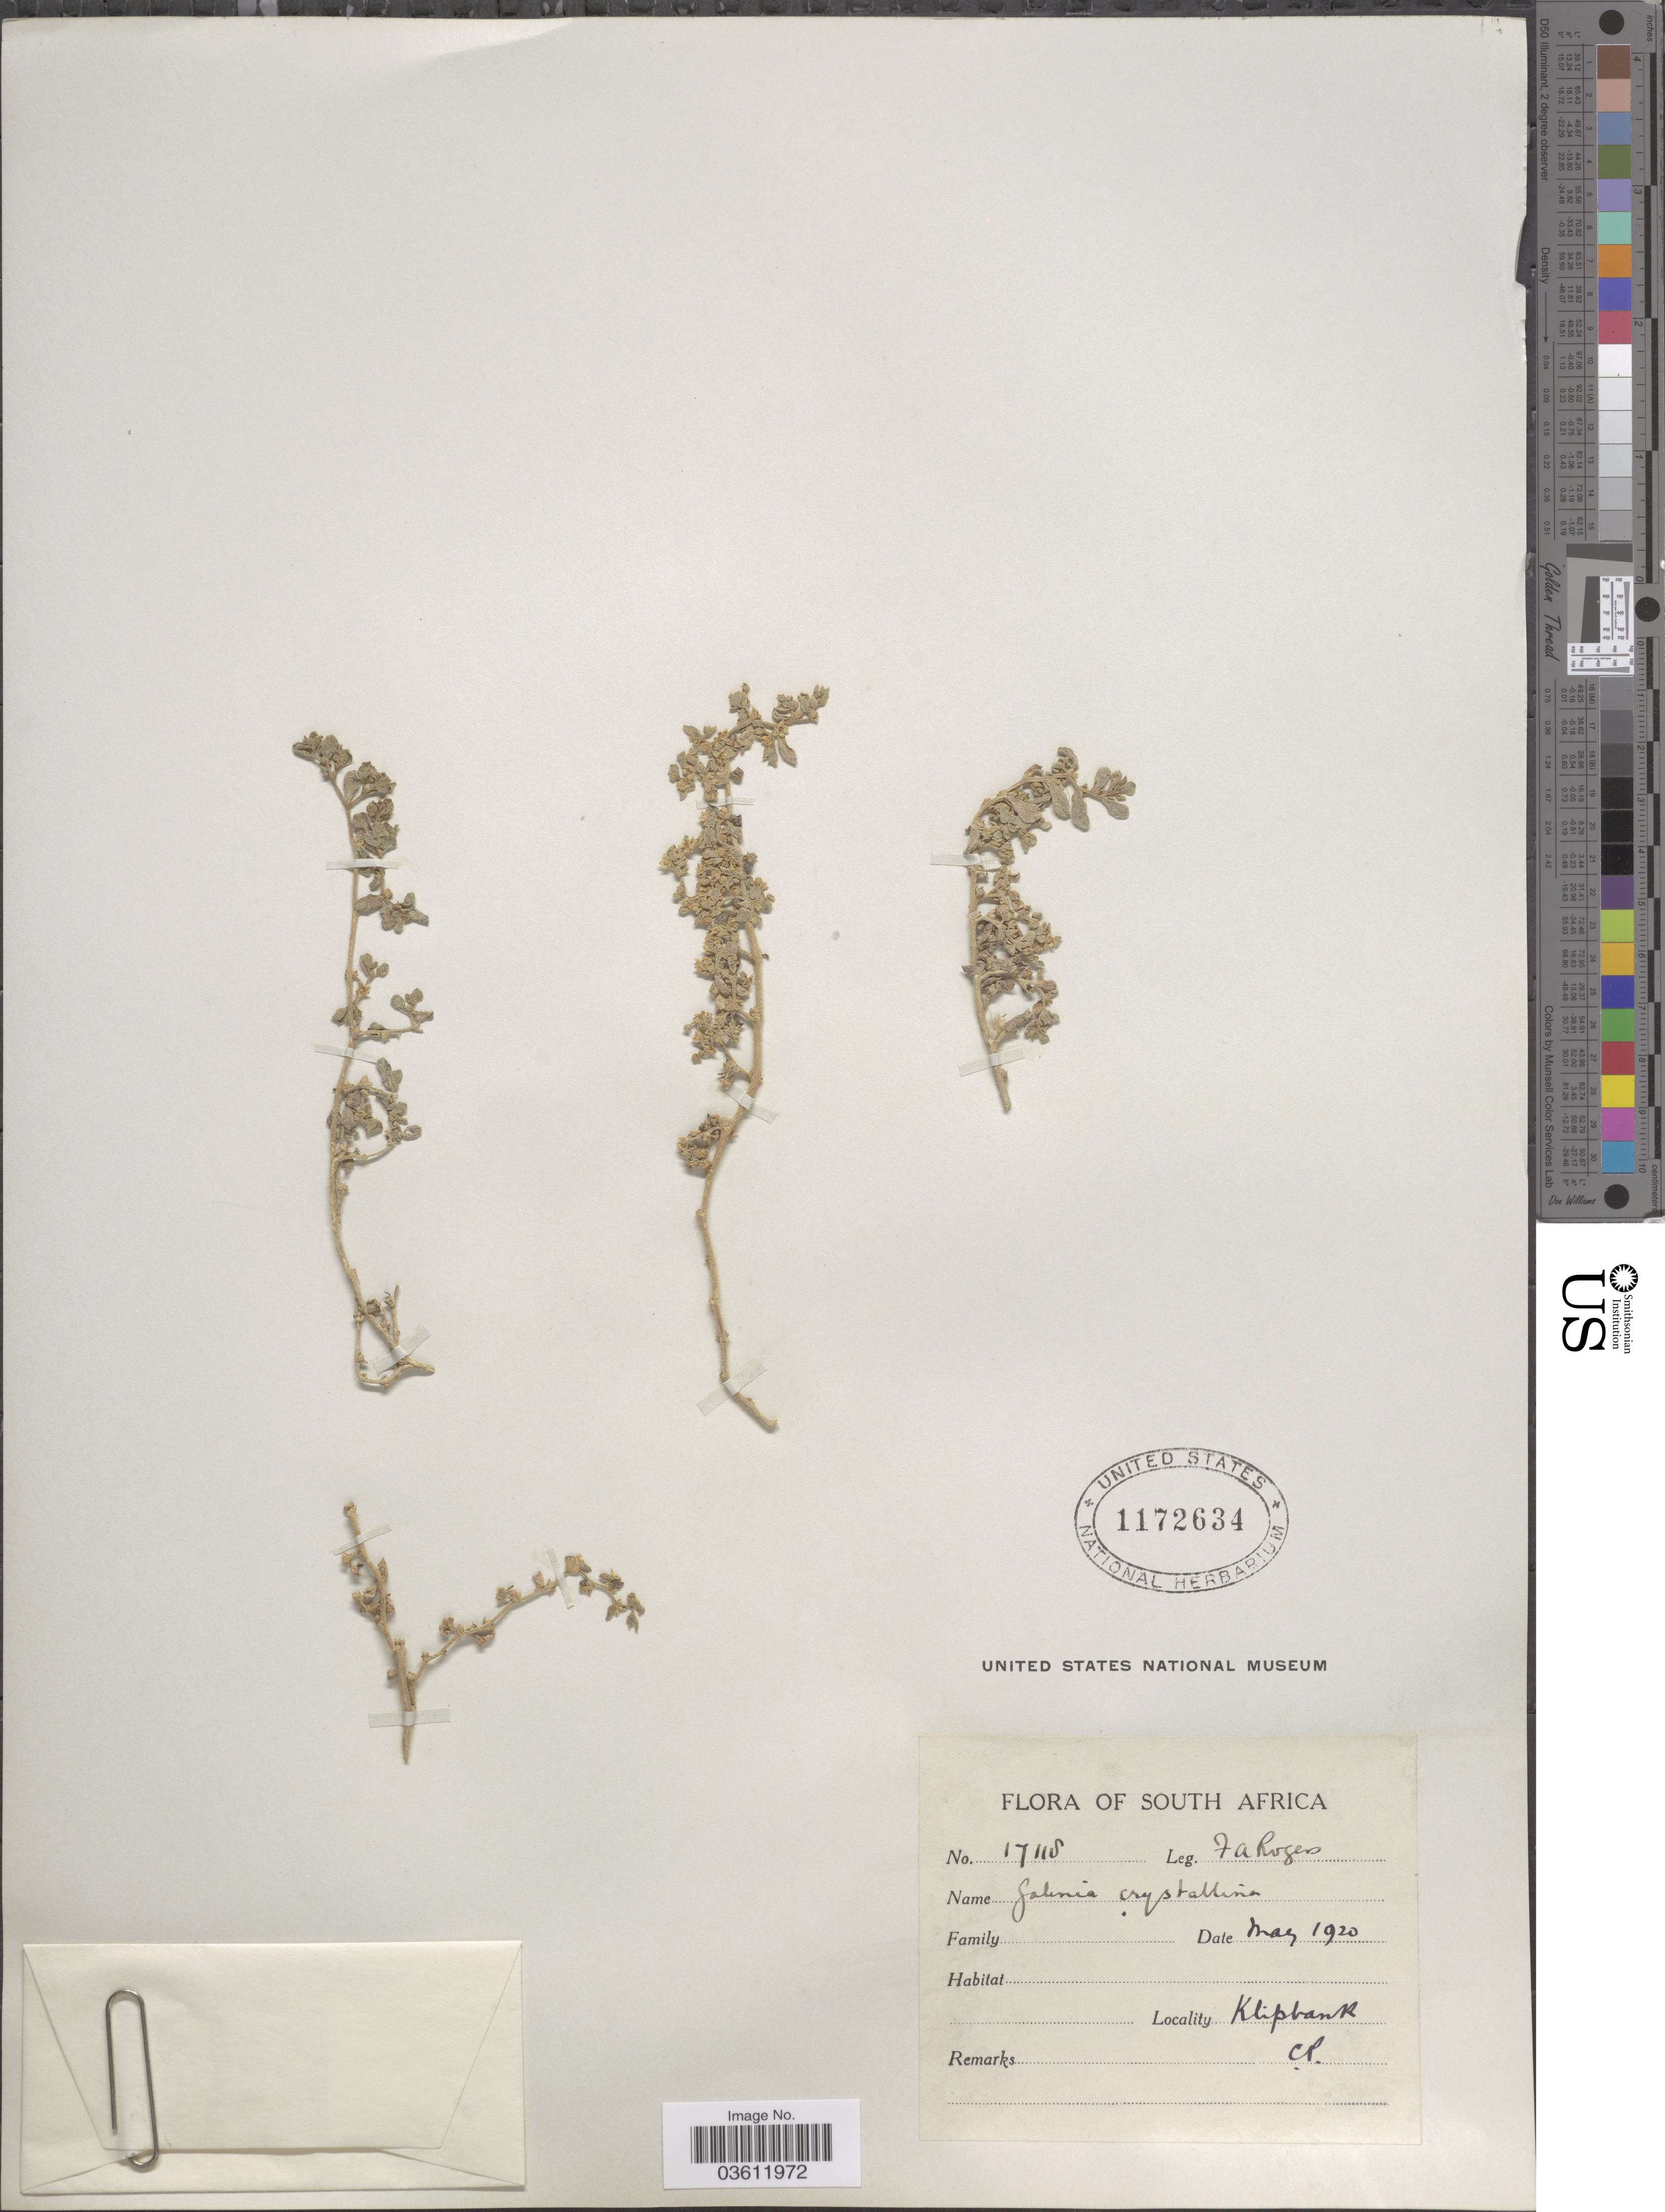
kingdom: Plantae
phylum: Tracheophyta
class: Magnoliopsida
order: Caryophyllales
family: Aizoaceae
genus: Aizoon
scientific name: Aizoon gladuliferum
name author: (Bittrich) Klak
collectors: F. A. Rogers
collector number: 17118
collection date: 1920-05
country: South Africa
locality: Klipbank. C.P.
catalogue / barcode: US 1172634